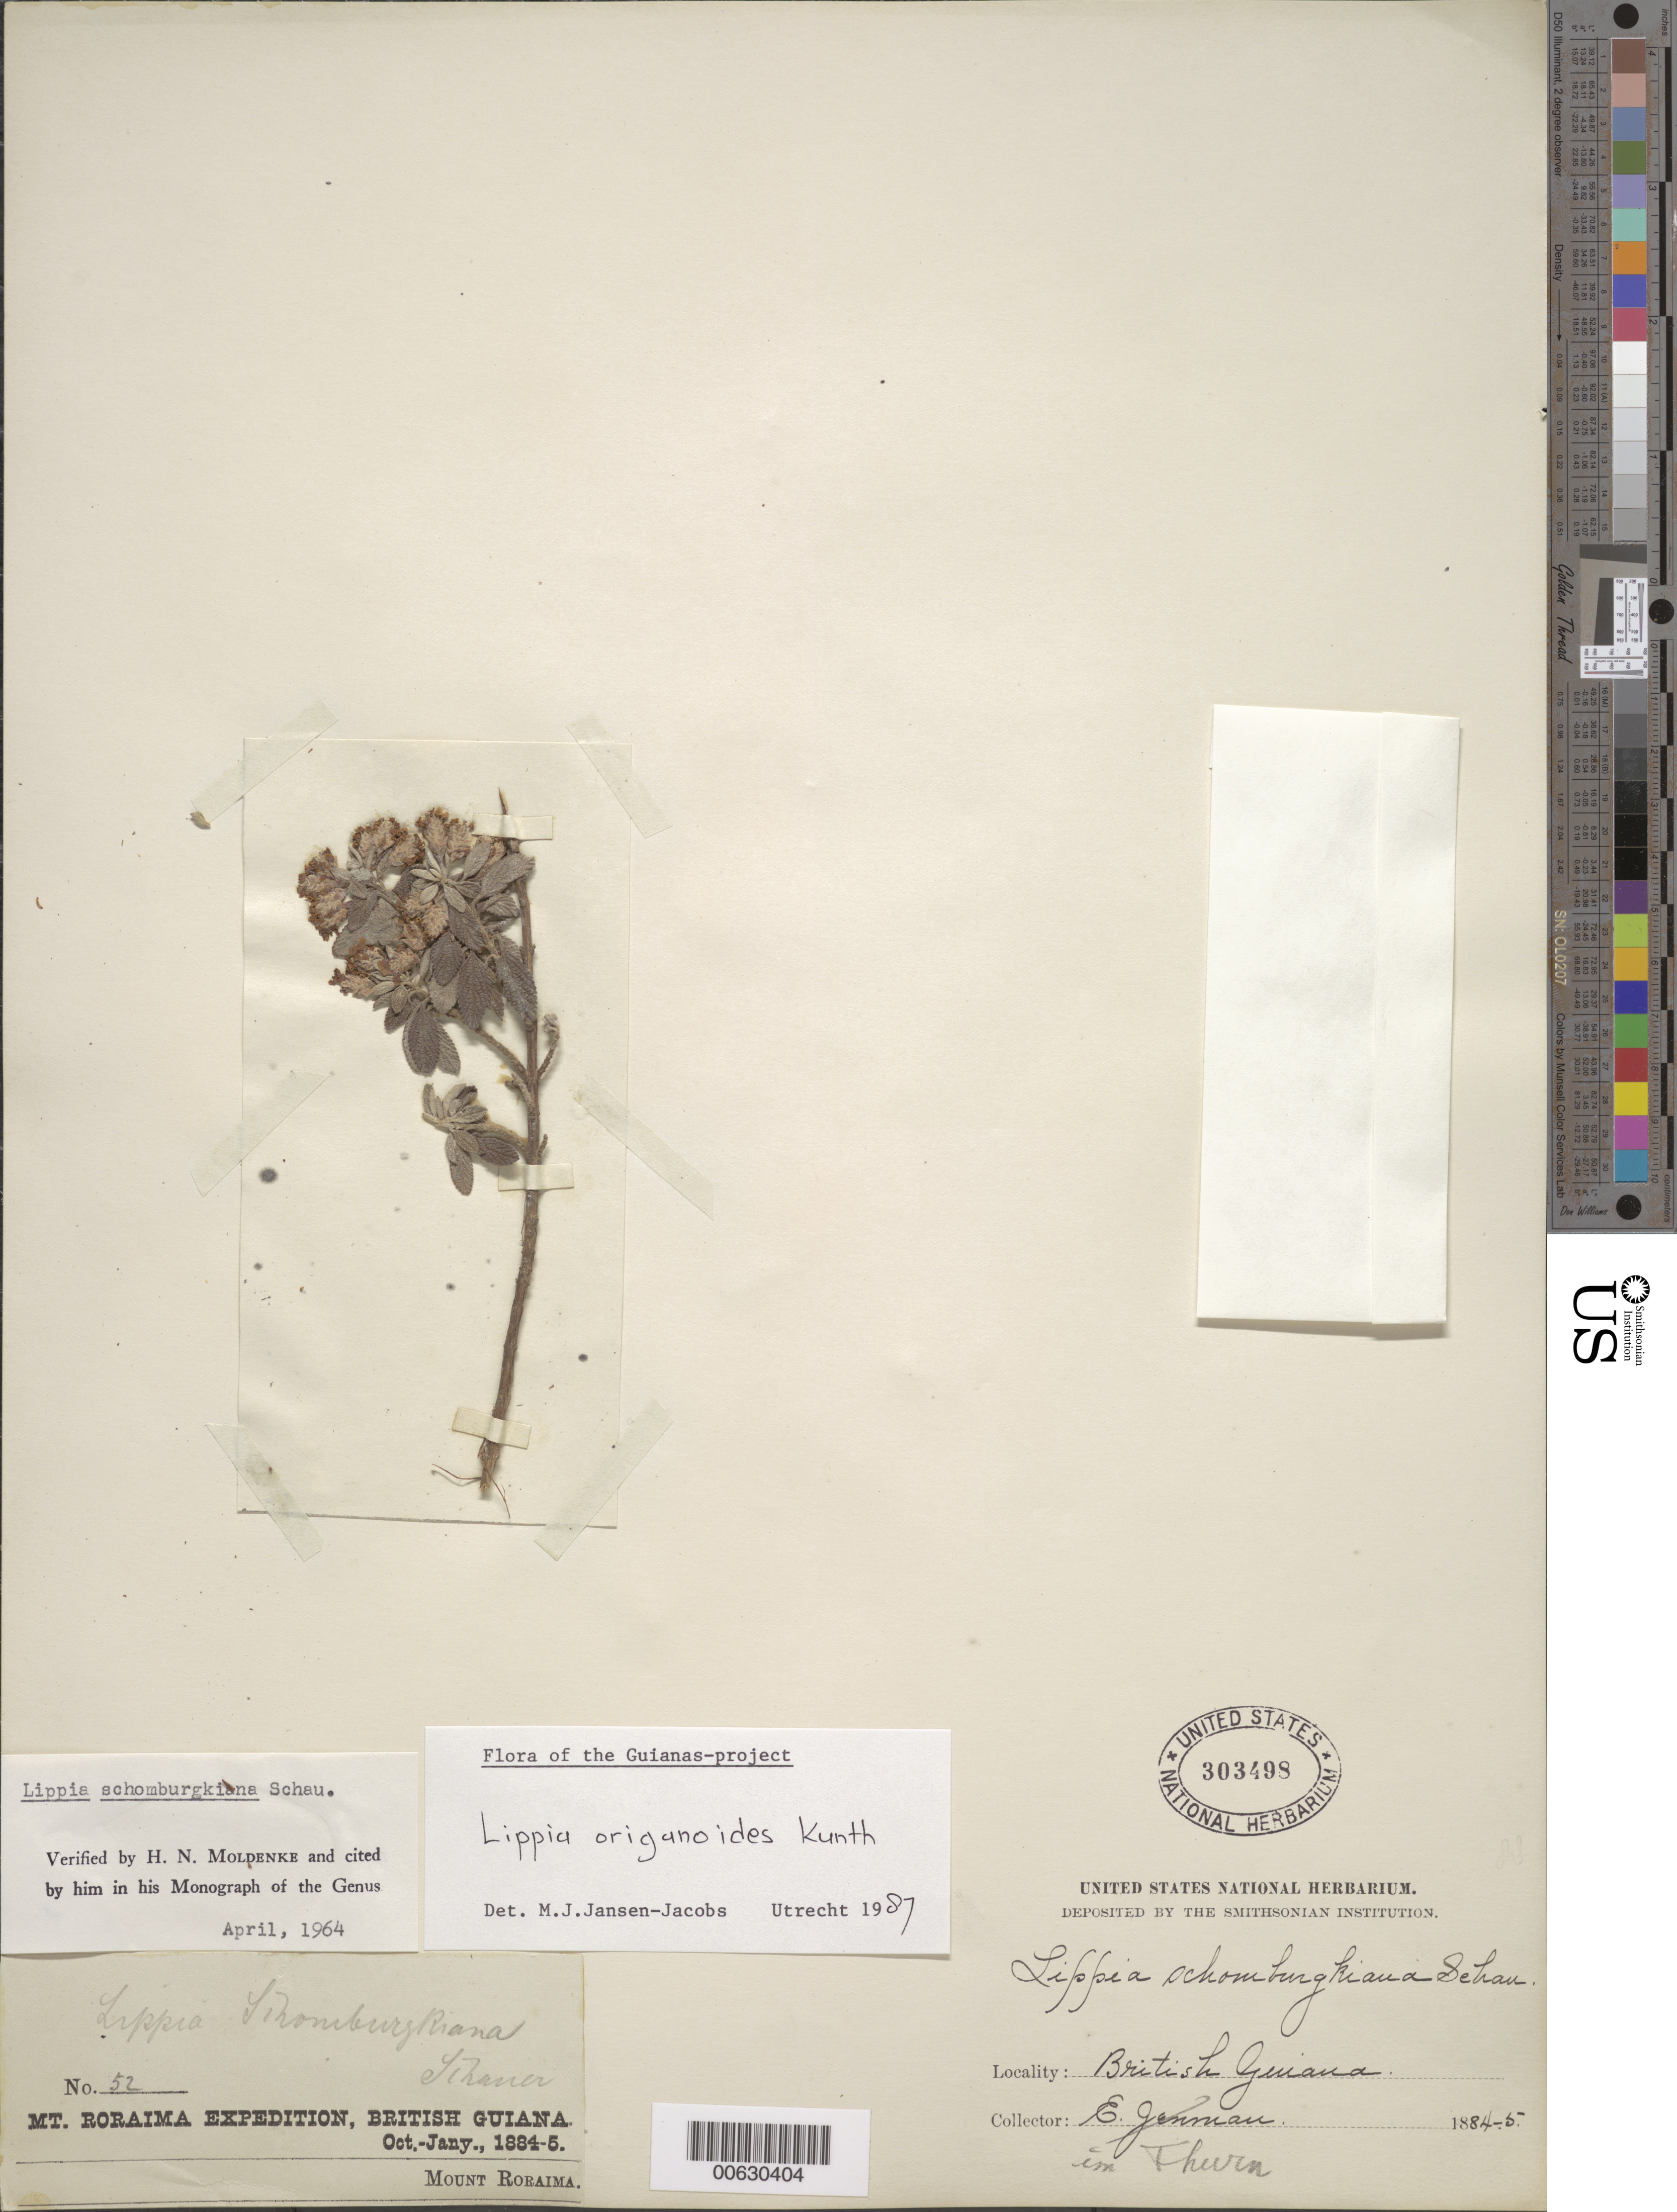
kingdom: Plantae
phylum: Tracheophyta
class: Magnoliopsida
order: Lamiales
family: Verbenaceae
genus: Lippia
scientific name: Lippia origanoides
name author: Kunth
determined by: Jansen-Jacobs, M. J., (U), Nationaal Herbarium Nederland, Utrecht University branch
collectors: E. F. im Thurn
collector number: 52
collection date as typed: October 1884 to January 1885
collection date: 1884-10/1885-01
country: Guyana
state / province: Cuyuni-Mazaruni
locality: Mt. Roraima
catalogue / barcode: US 303498